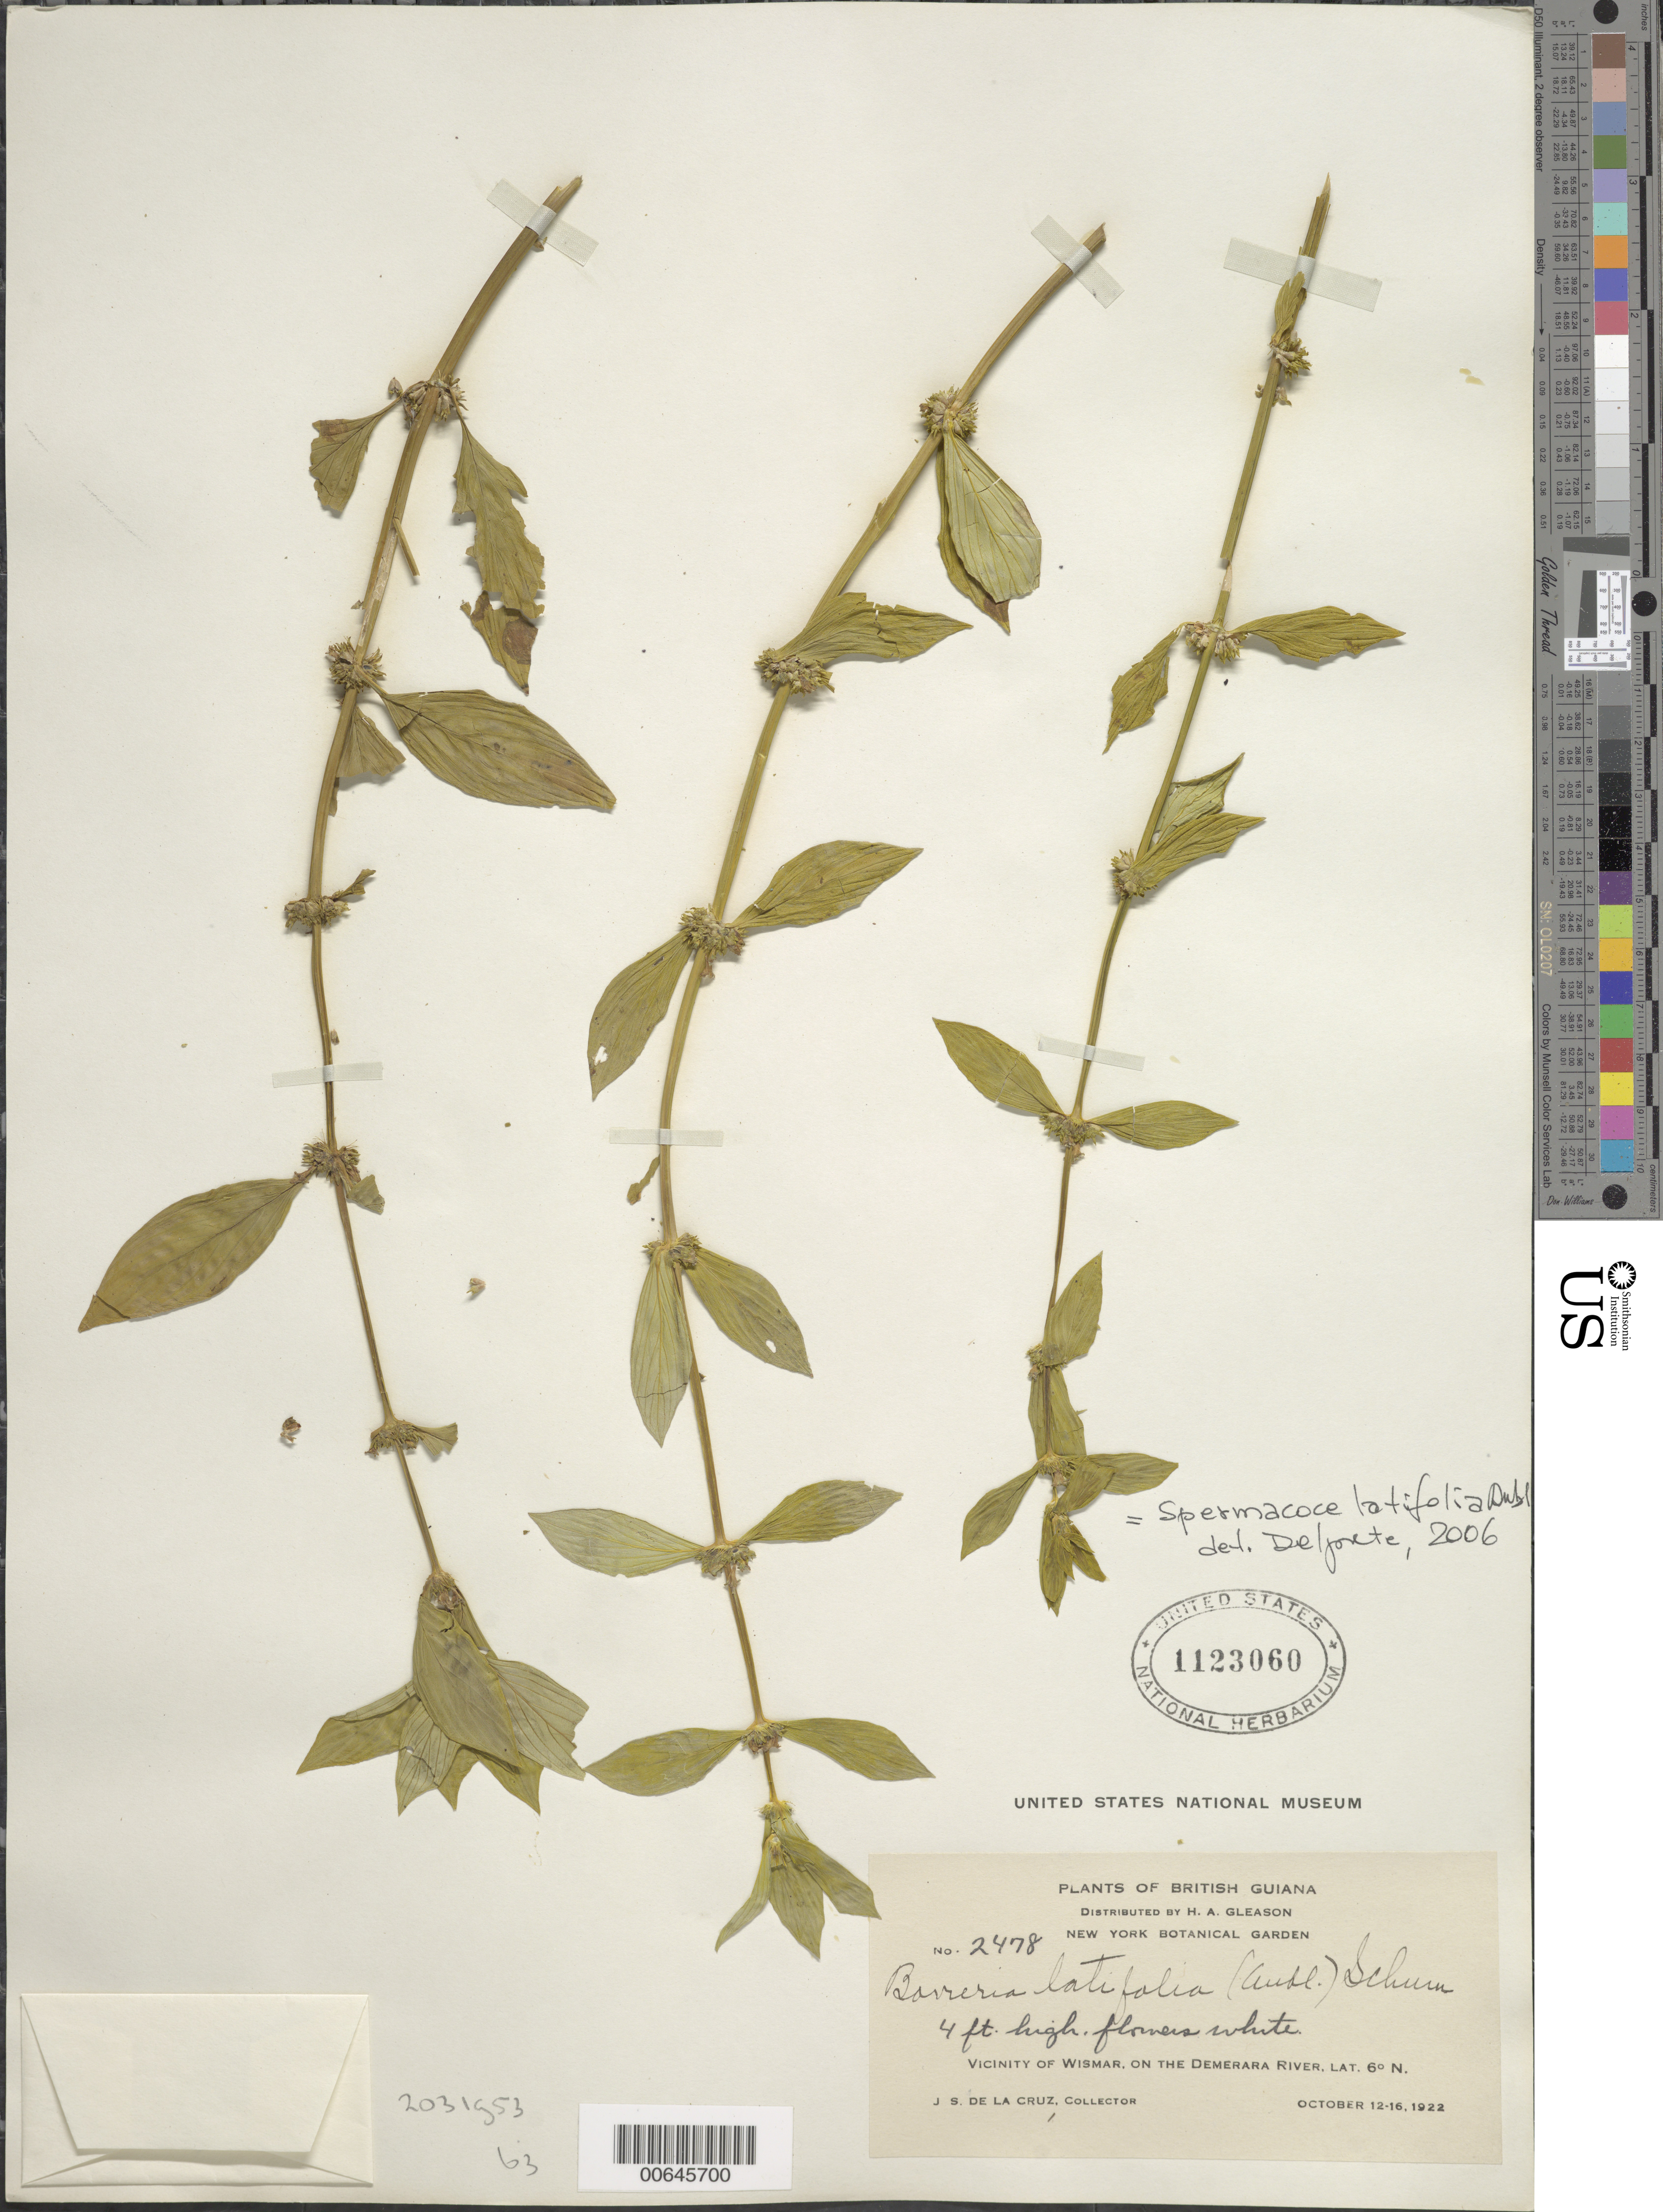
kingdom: Plantae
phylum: Tracheophyta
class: Magnoliopsida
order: Gentianales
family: Rubiaceae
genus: Spermacoce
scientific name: Spermacoce latifolia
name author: Aubl.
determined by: Delprete, P. G., Herb. de Guyane Cay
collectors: J. S. de la Cruz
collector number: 2478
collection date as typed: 12-Oct-22 to 16-Oct-22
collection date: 1922-10-12/1922-10-16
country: Guyana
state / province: U. Demerara-Berbice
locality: Wismar vic., on the Demerara River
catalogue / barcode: US 1123060